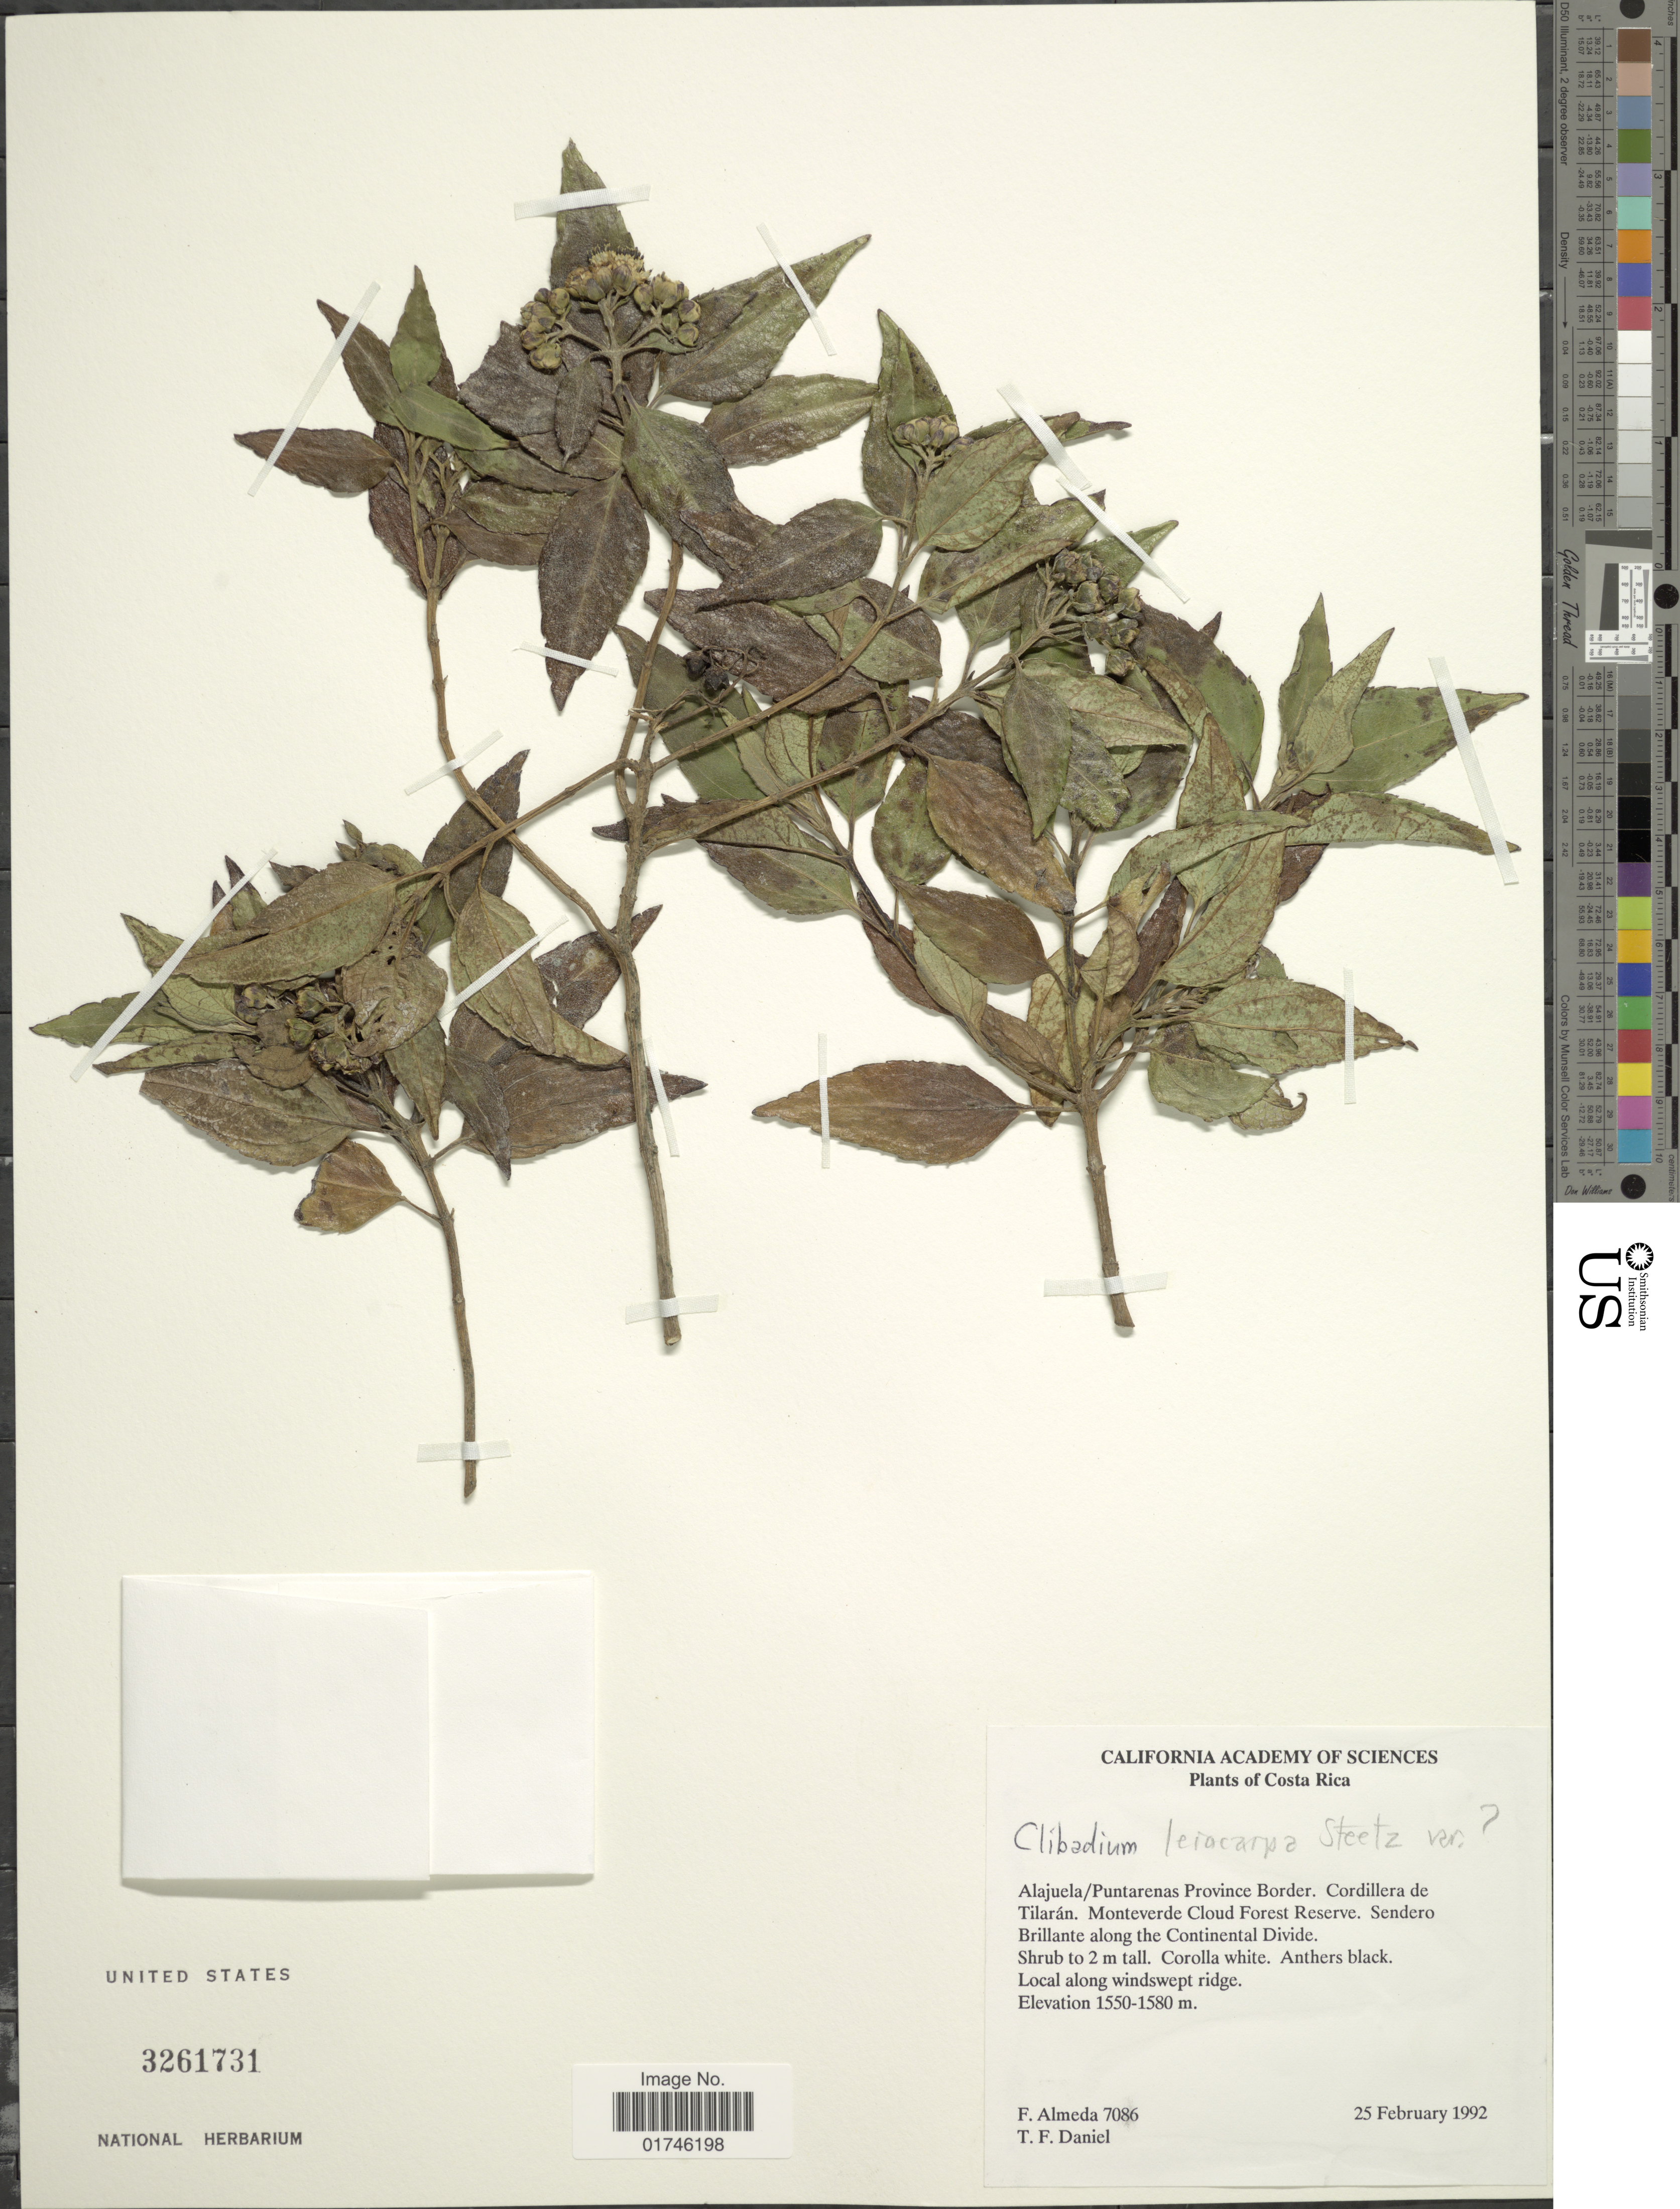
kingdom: Plantae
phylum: Tracheophyta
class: Magnoliopsida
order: Asterales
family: Asteraceae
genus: Clibadium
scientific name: Clibadium leiocarpum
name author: Steetz in Seem.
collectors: F. Almeda & T. F. Daniel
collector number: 7086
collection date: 1992-02-25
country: Costa Rica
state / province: Alajuela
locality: Alajuela/Puntarenas Province Border,Cordillera de Tilaran. Monteverde Cloud Forest Reserve. Sendero Brillante along the Continental Divide.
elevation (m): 1550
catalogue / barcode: US 3261731